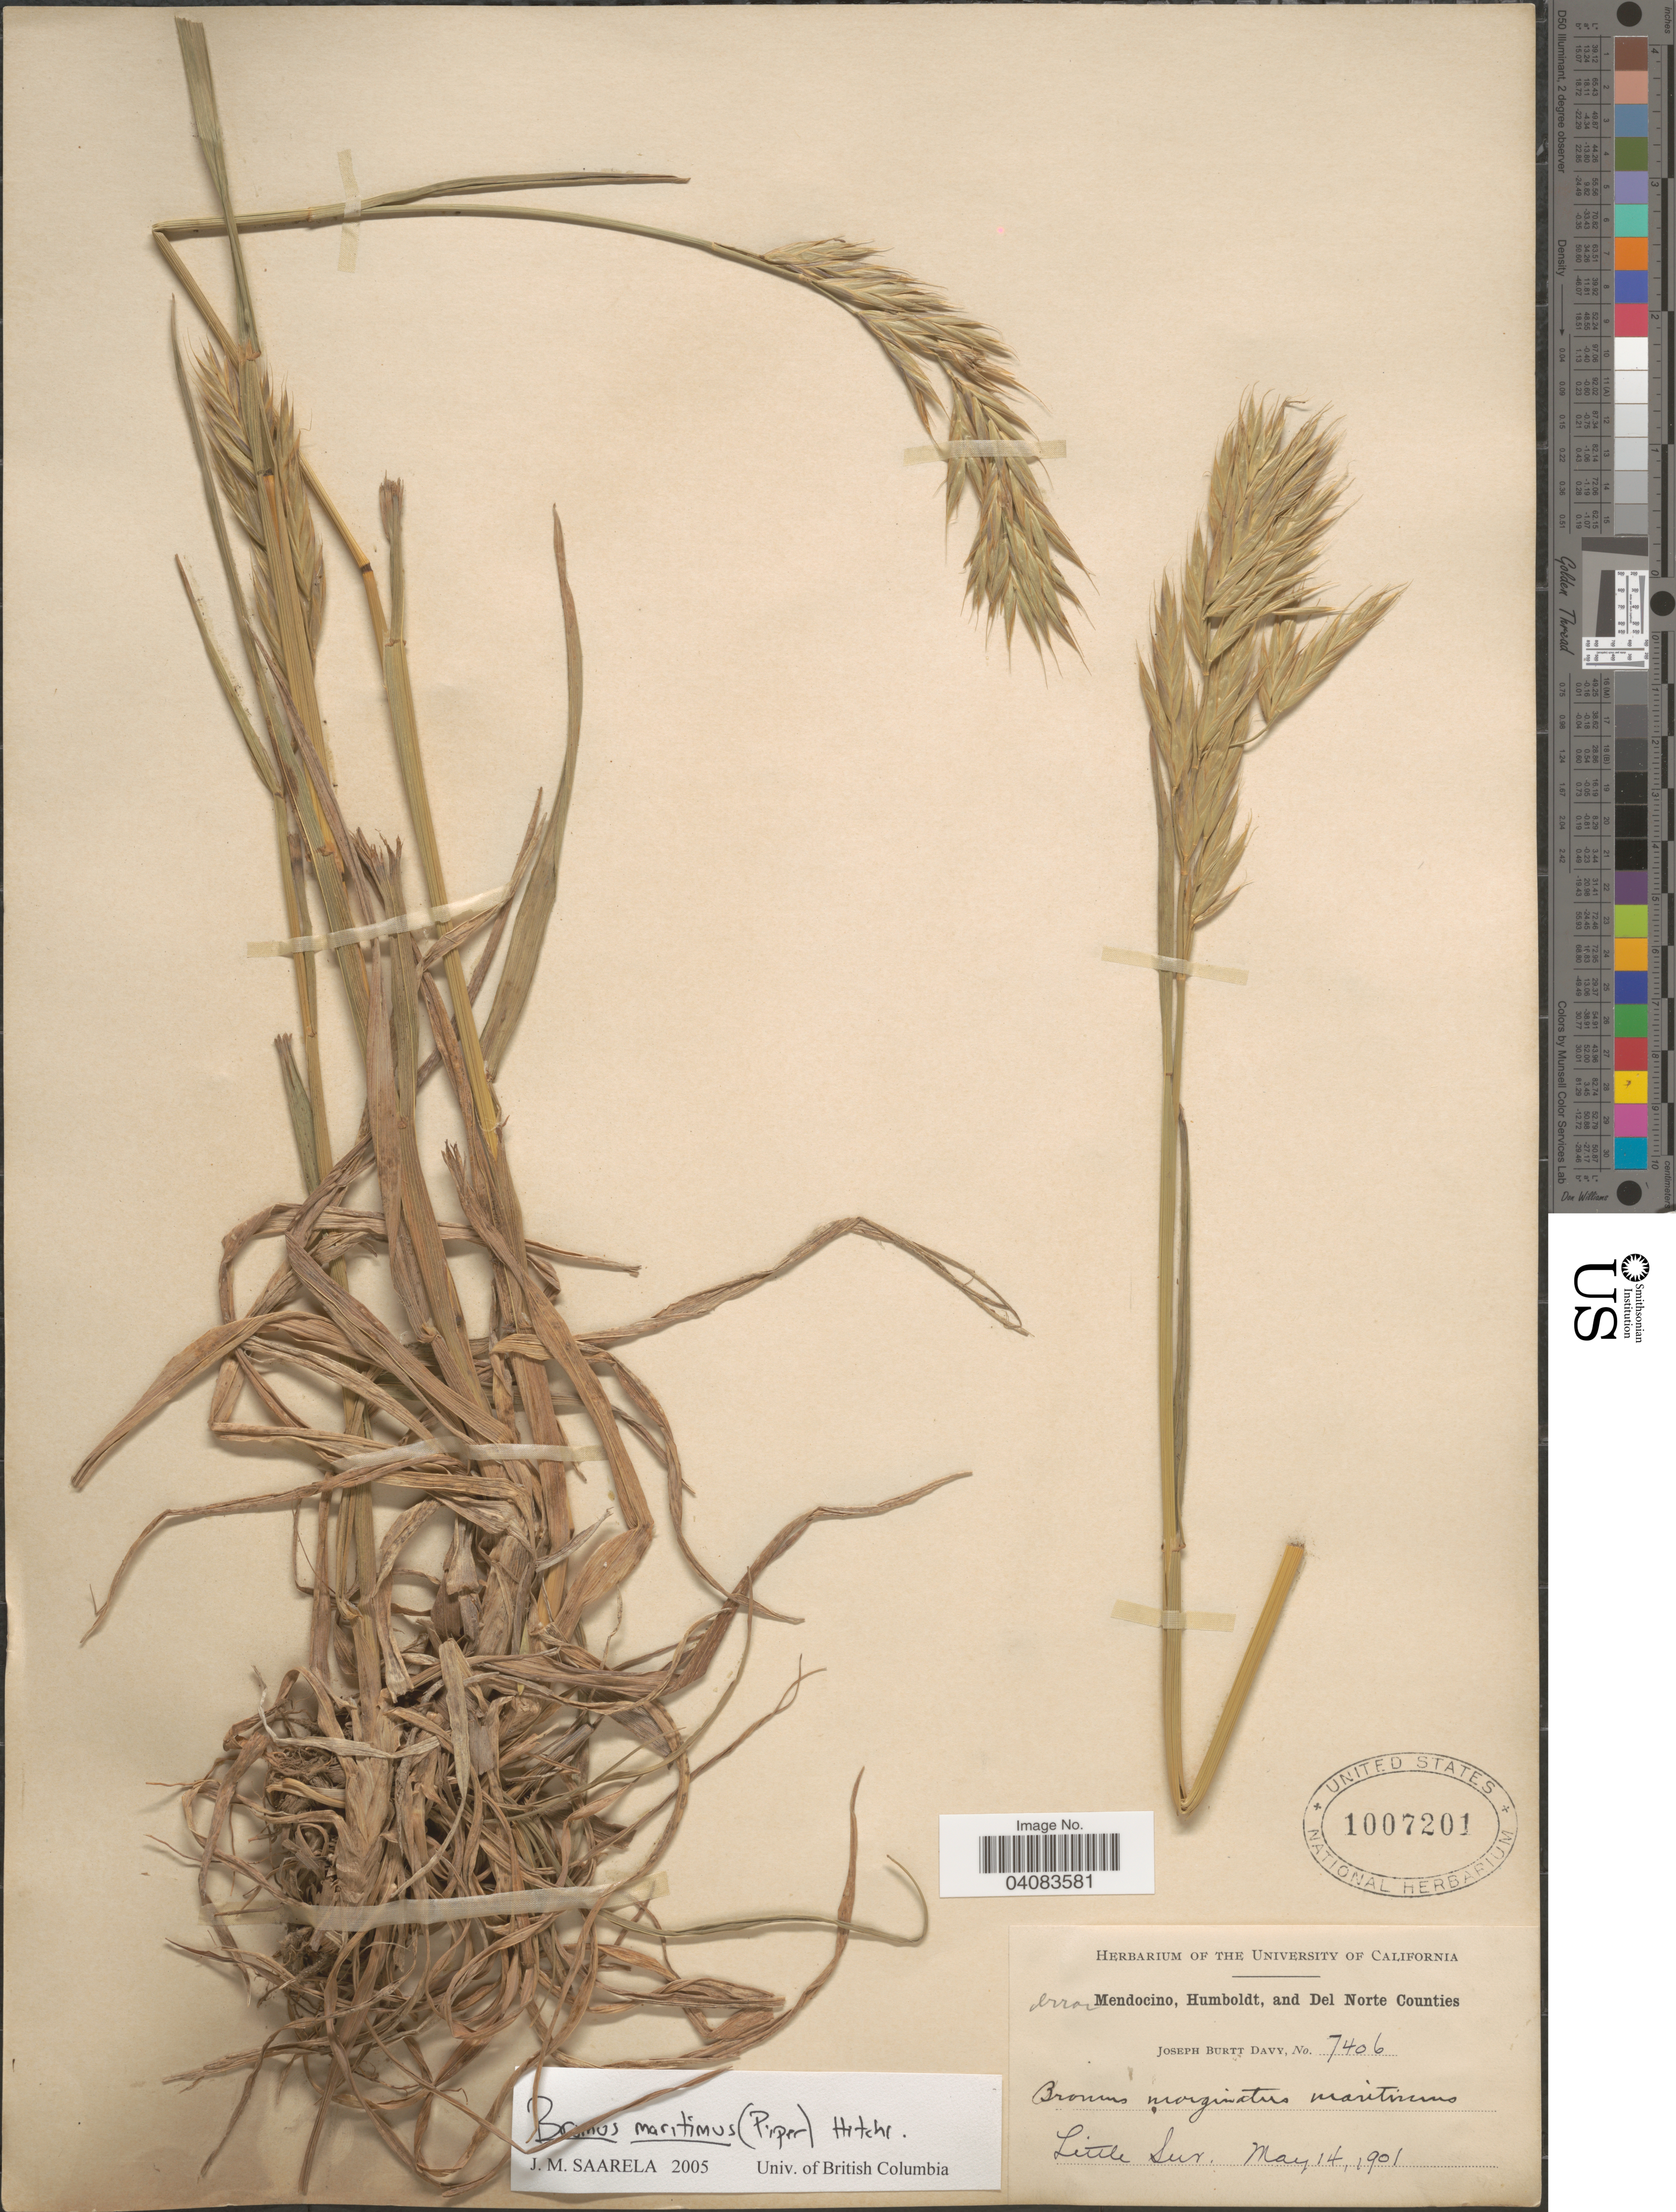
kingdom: Plantae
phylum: Tracheophyta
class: Liliopsida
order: Poales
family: Poaceae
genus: Bromus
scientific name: Bromus marginatus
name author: Nees ex Steud.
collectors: J. Burtt Davy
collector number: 7406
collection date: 1901-05-14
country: United States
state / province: California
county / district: Mendocino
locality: Mendocino, Humboldt, and Del Norte Counties. Little Sur.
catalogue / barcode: US 1007201